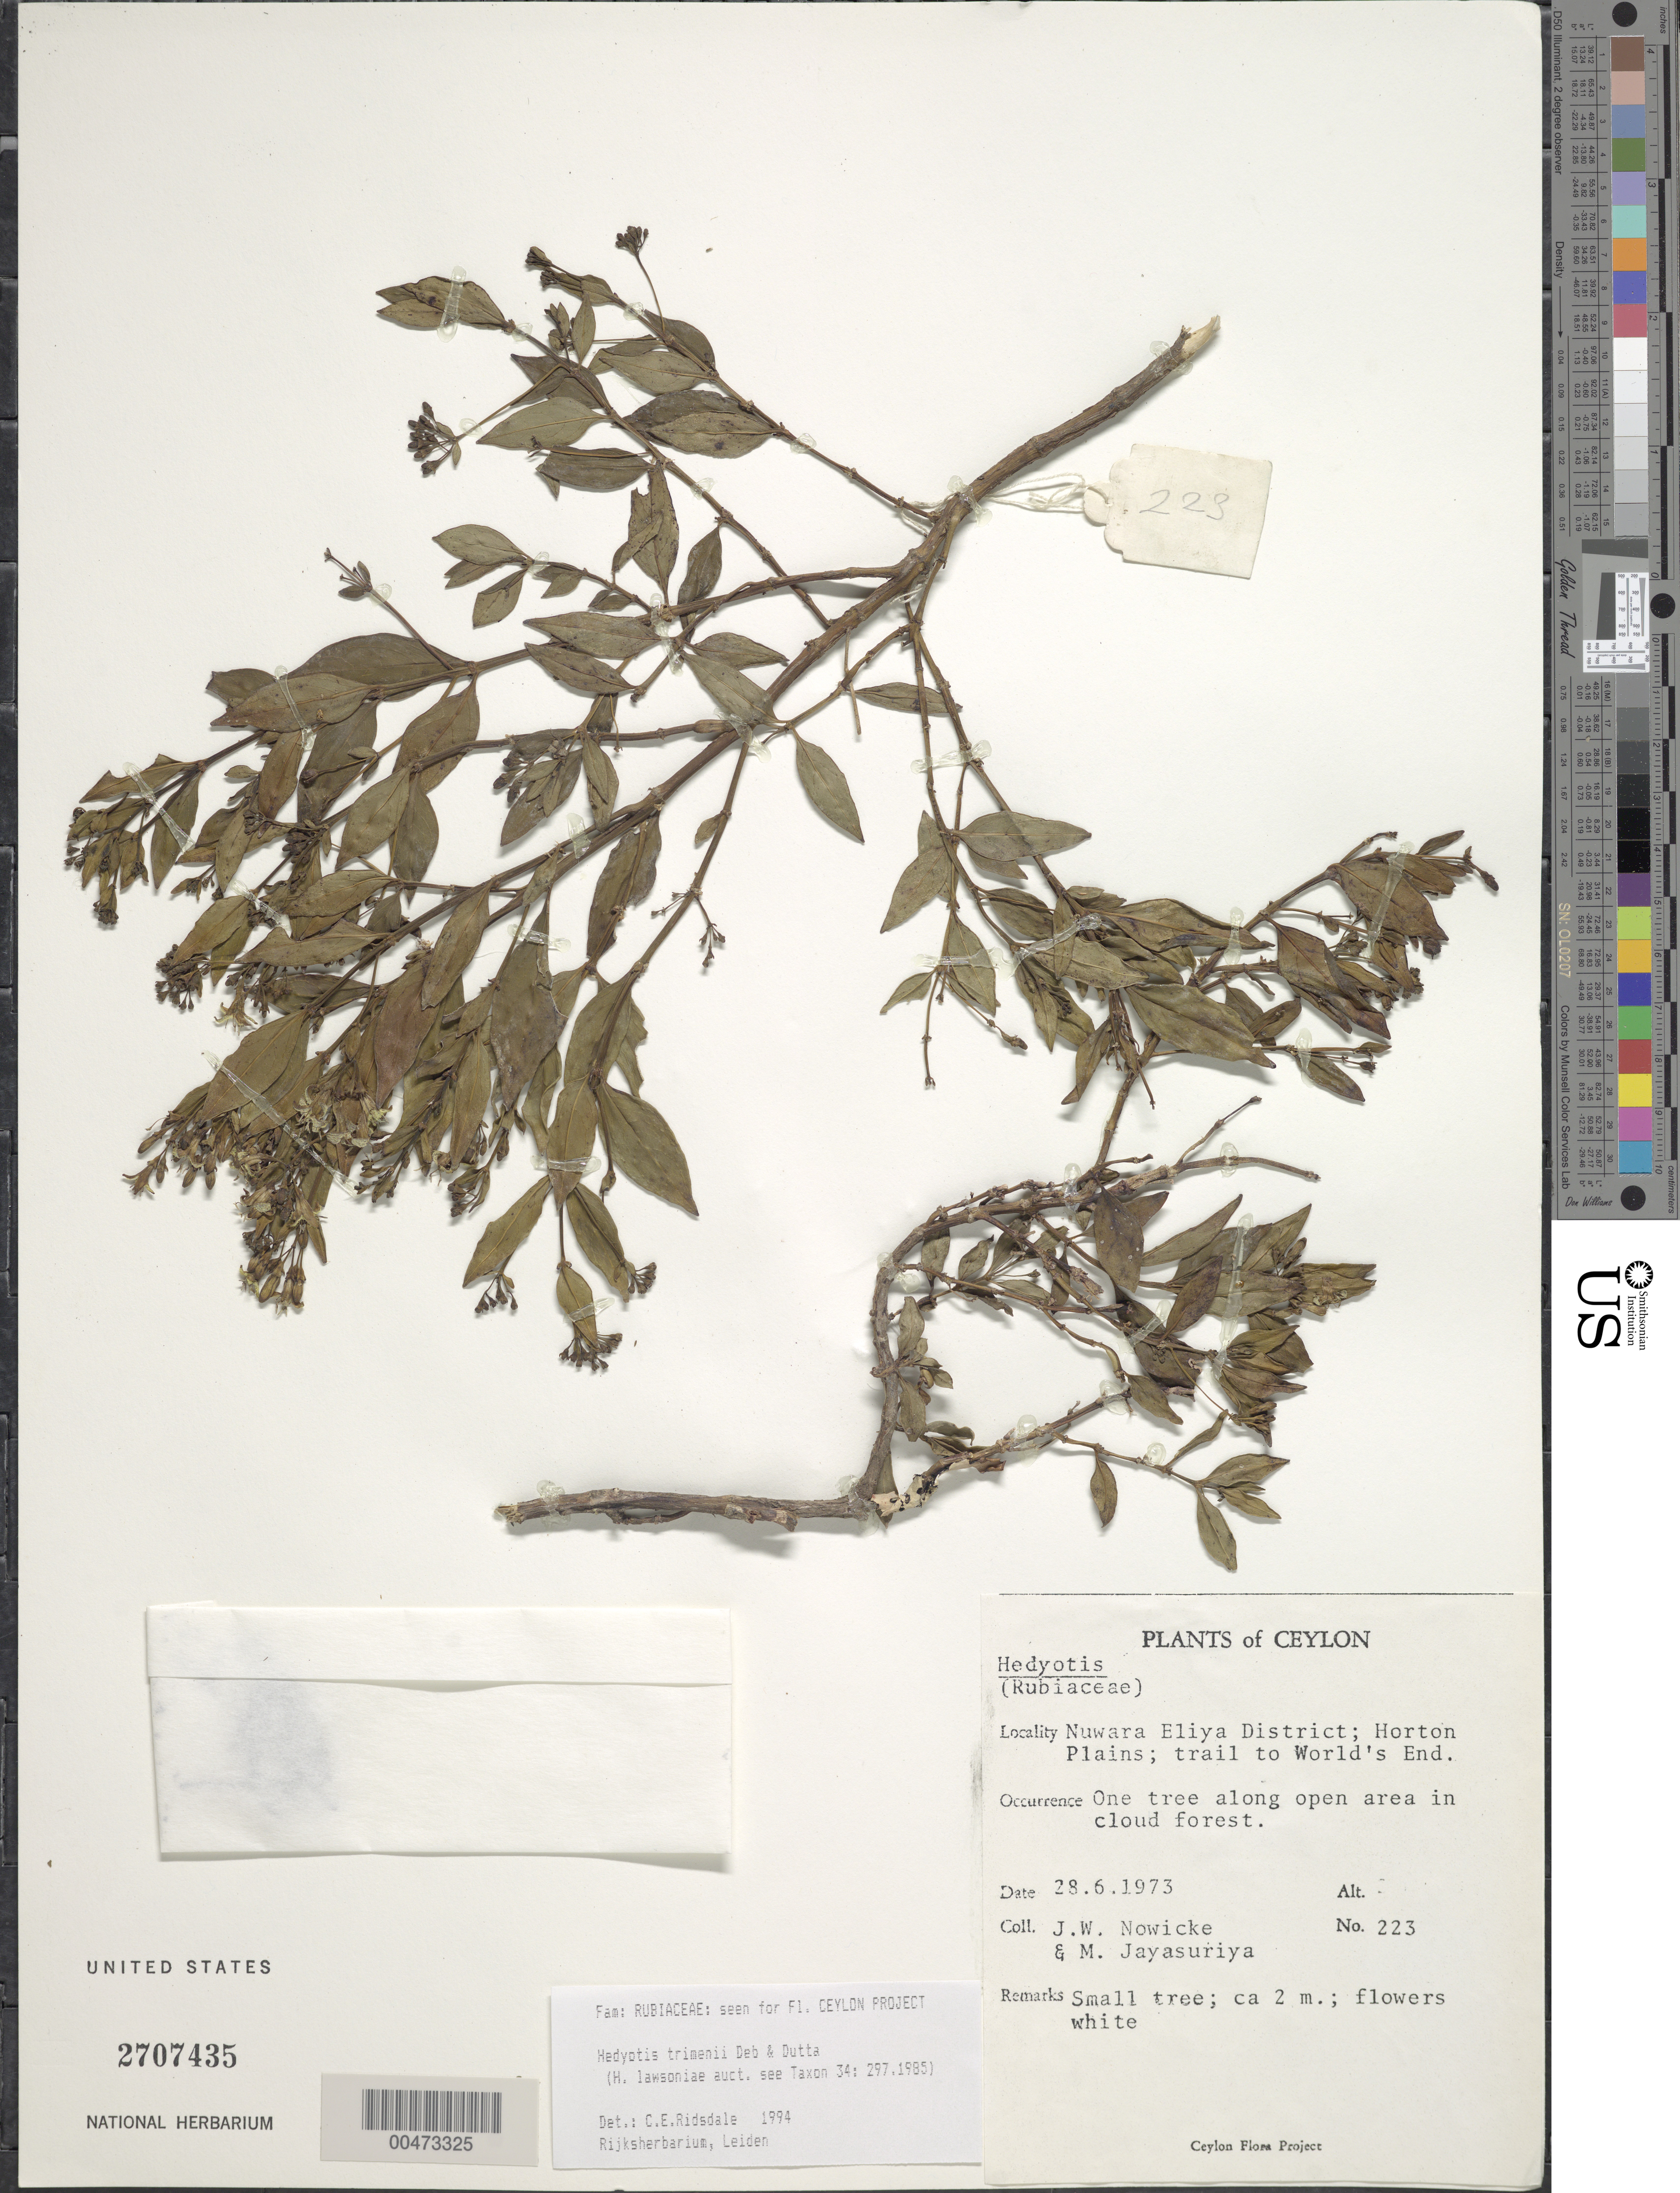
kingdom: Plantae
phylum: Tracheophyta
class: Magnoliopsida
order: Gentianales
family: Rubiaceae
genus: Hedyotis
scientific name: Hedyotis trimenii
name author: Deb & R. Dutta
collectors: J. W. Nowicke & A. H. Jayasuriya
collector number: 223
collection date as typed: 28 Jun 1973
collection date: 1973-06-28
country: Sri Lanka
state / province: Central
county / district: Nuwara Eliya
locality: Horton Plains, trail to World's End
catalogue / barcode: US 2707435